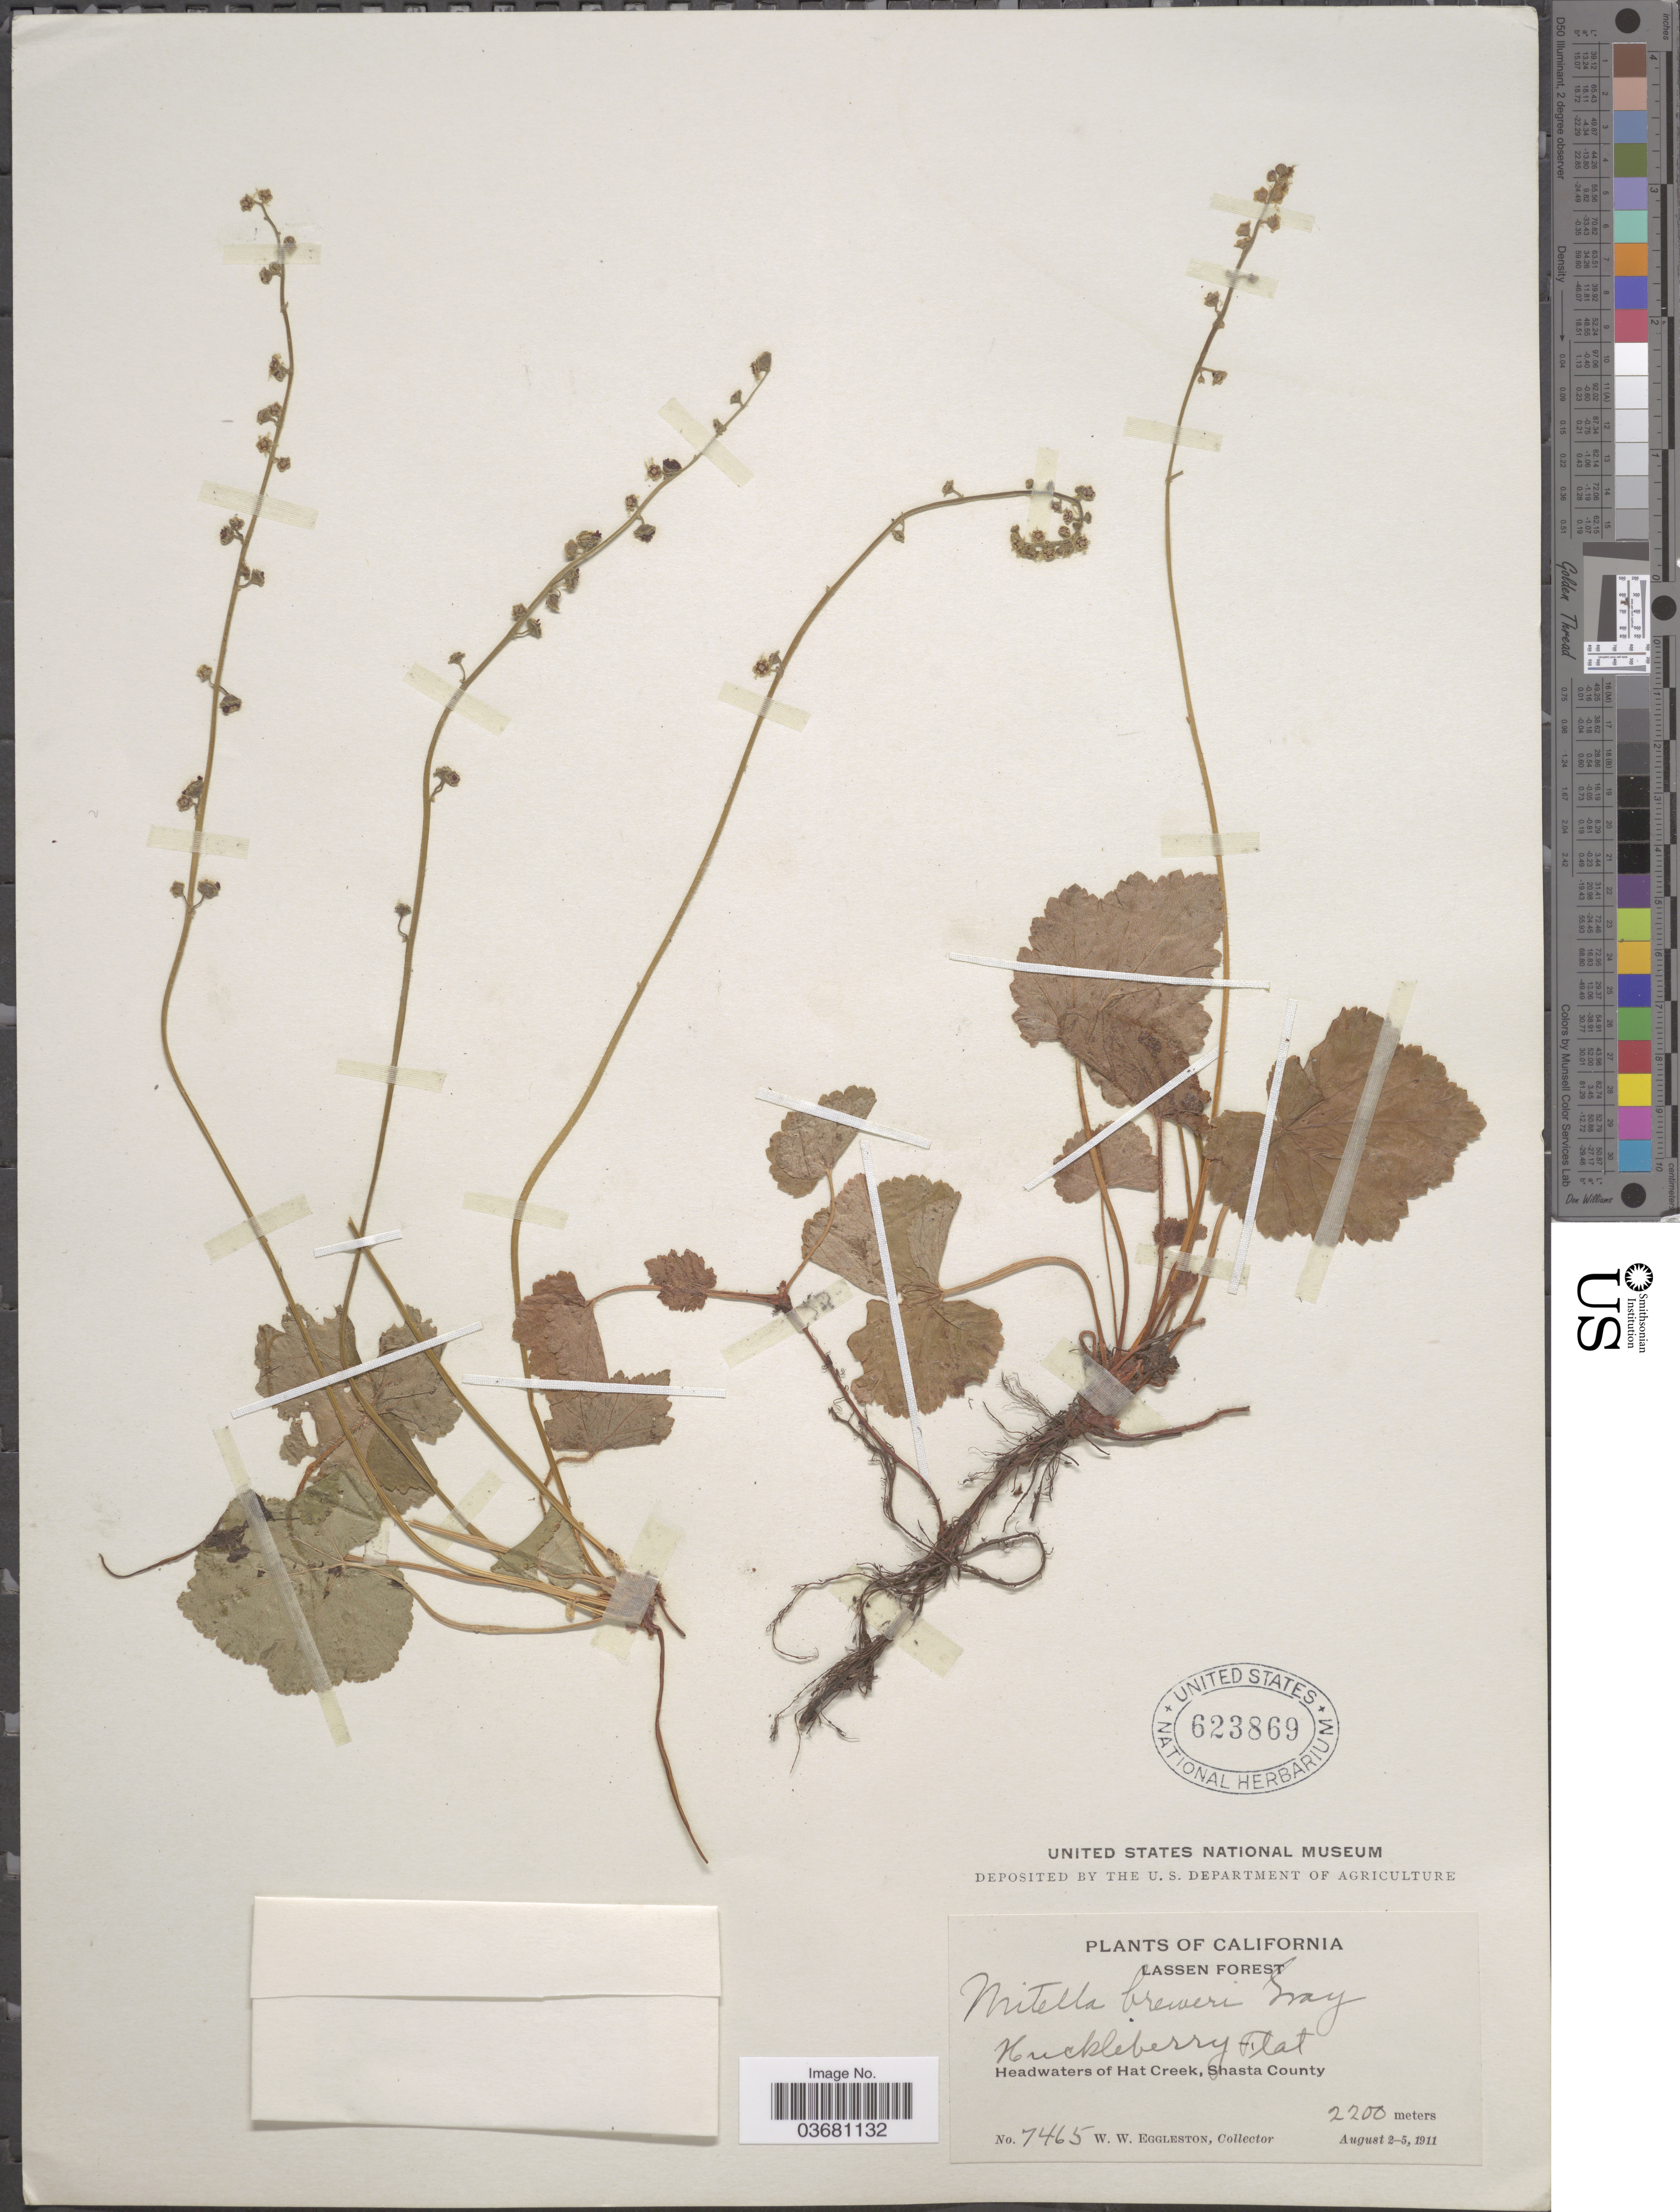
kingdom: Plantae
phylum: Tracheophyta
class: Magnoliopsida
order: Saxifragales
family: Saxifragaceae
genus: Mitella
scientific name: Mitella breweri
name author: A. Gray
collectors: W. W. Eggleston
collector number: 7465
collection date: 1911-08-02/1911-08-05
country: United States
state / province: California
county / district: Shasta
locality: Lassen Forest. Huckleberry Flat. Headwaters of Hat Creek, Shasta County.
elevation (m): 2200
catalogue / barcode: US 623869